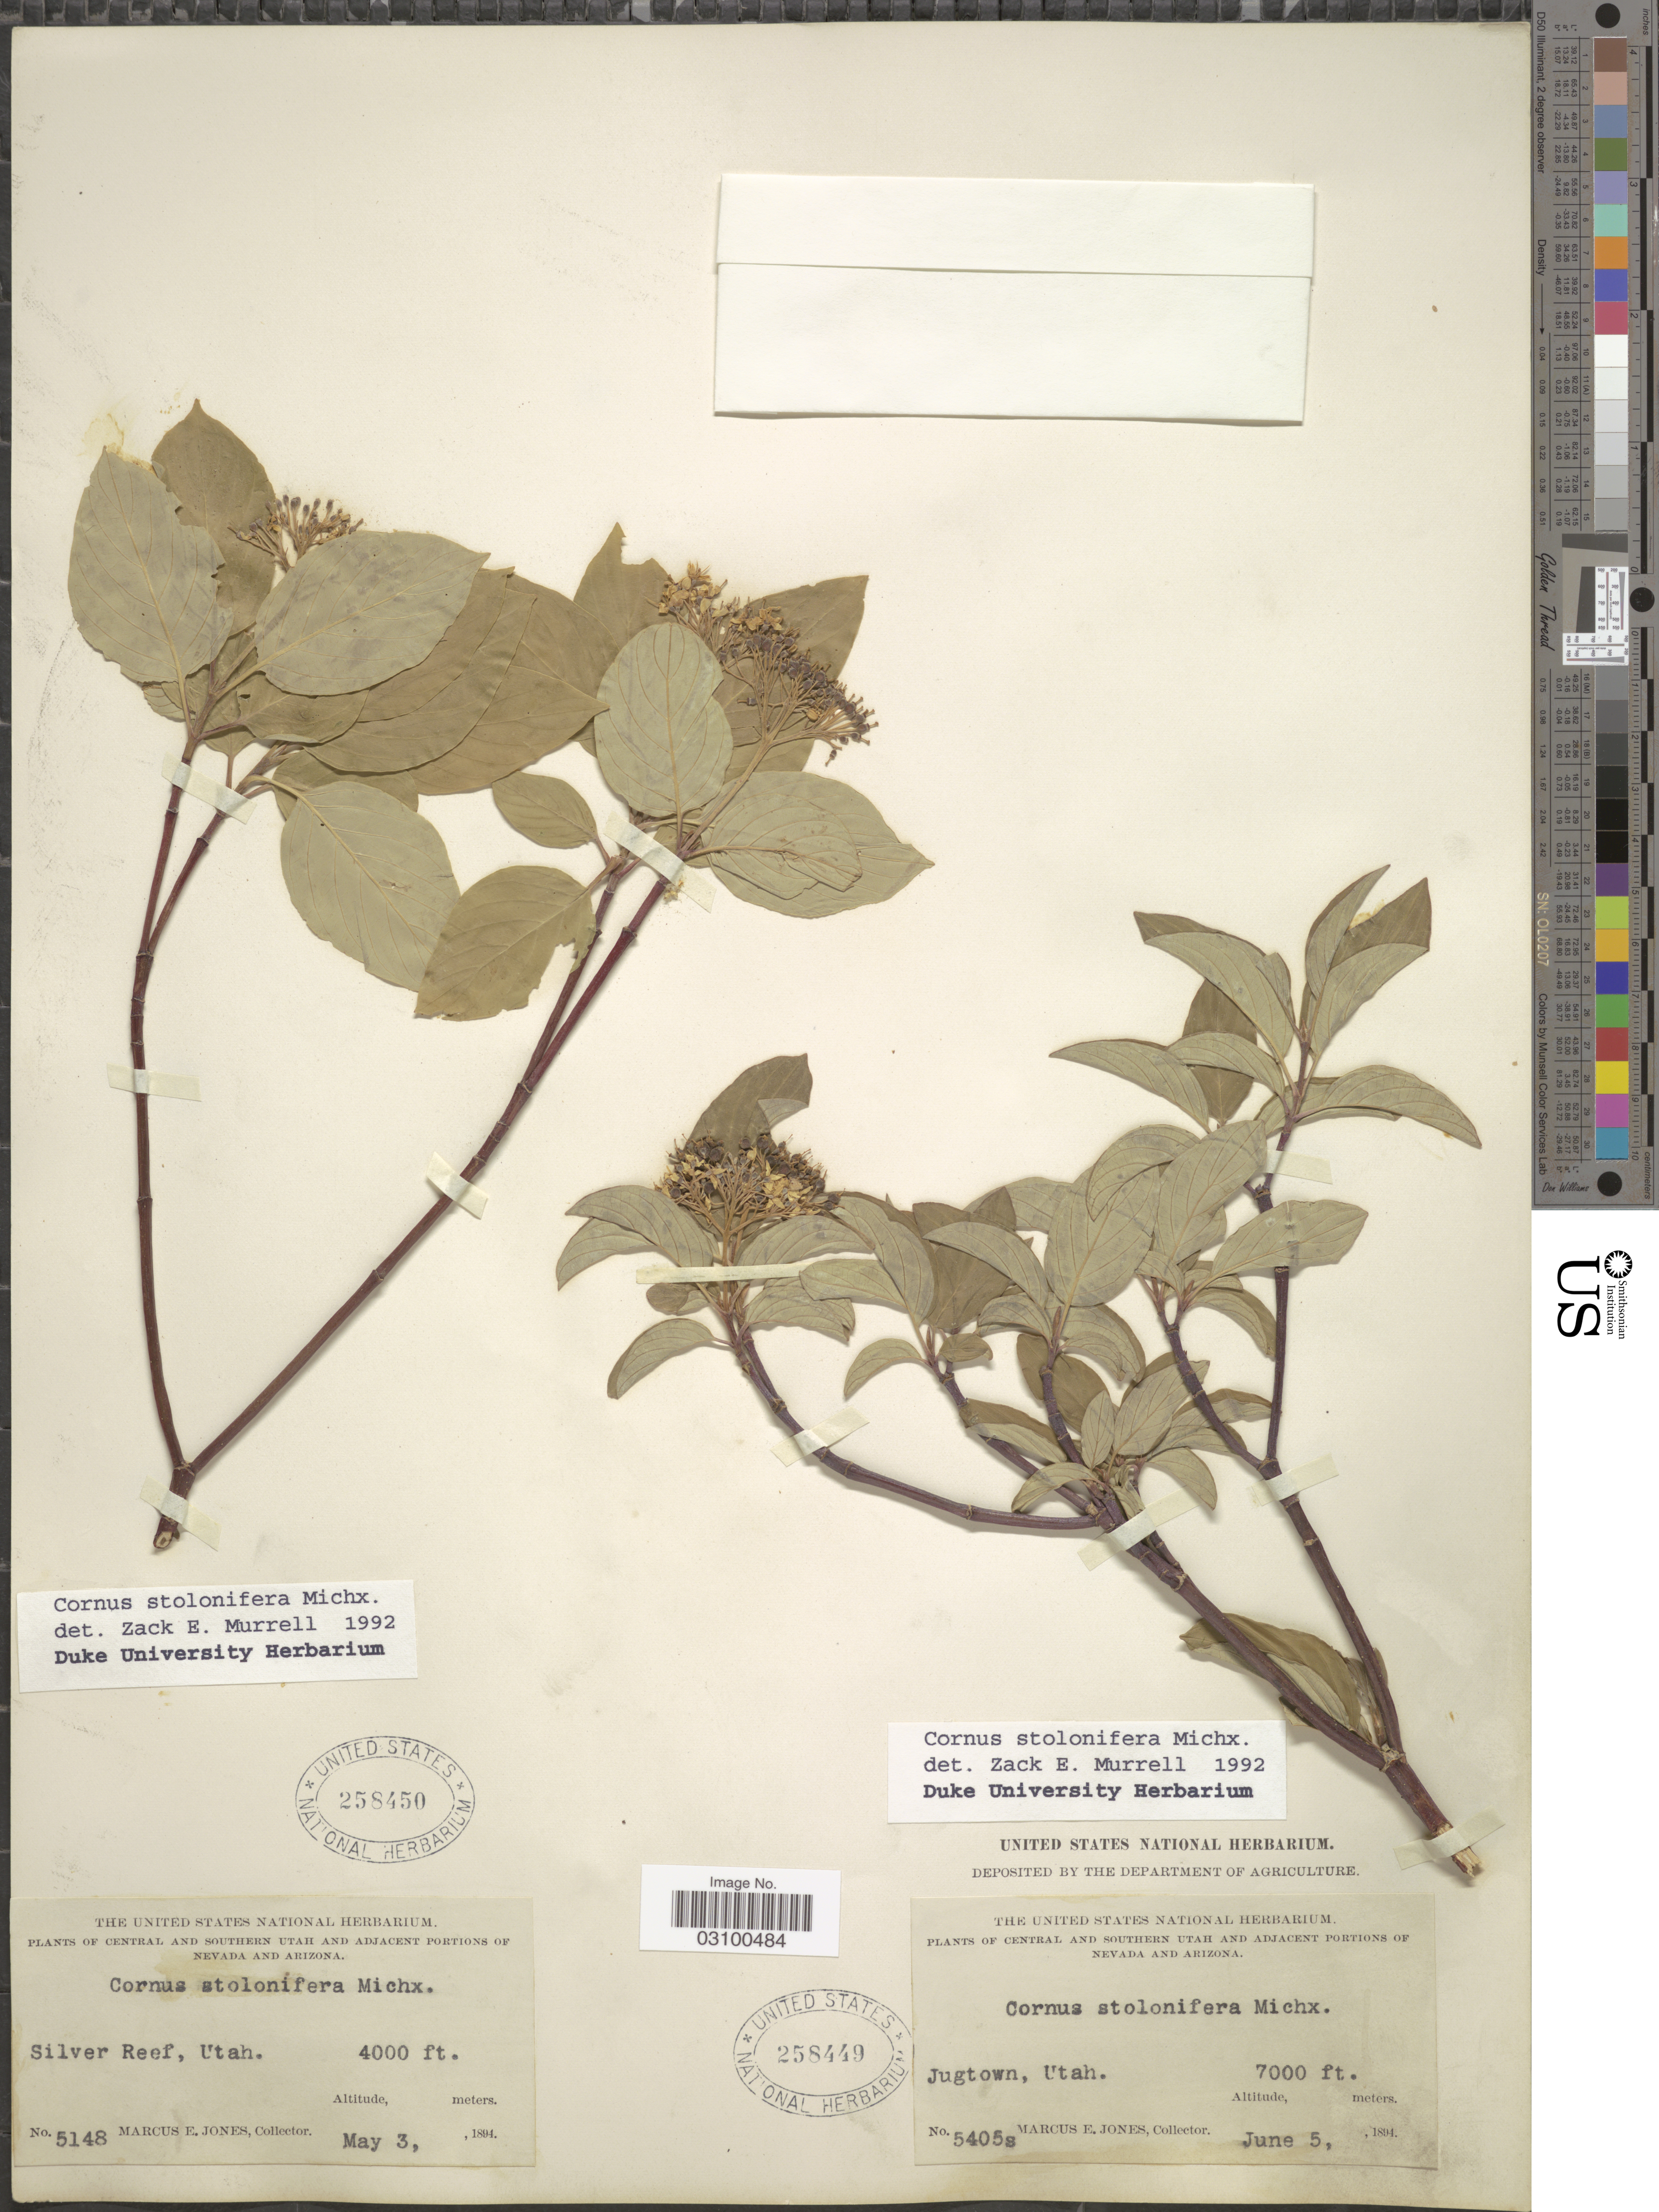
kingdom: Plantae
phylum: Tracheophyta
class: Magnoliopsida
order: Cornales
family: Cornaceae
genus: Cornus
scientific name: Cornus sericea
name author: L.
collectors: M. E. Jones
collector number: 5405s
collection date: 1894-06-05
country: United States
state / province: Utah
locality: Central and Southern Utah. Jugtown.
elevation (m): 2134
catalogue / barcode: US 258449-2